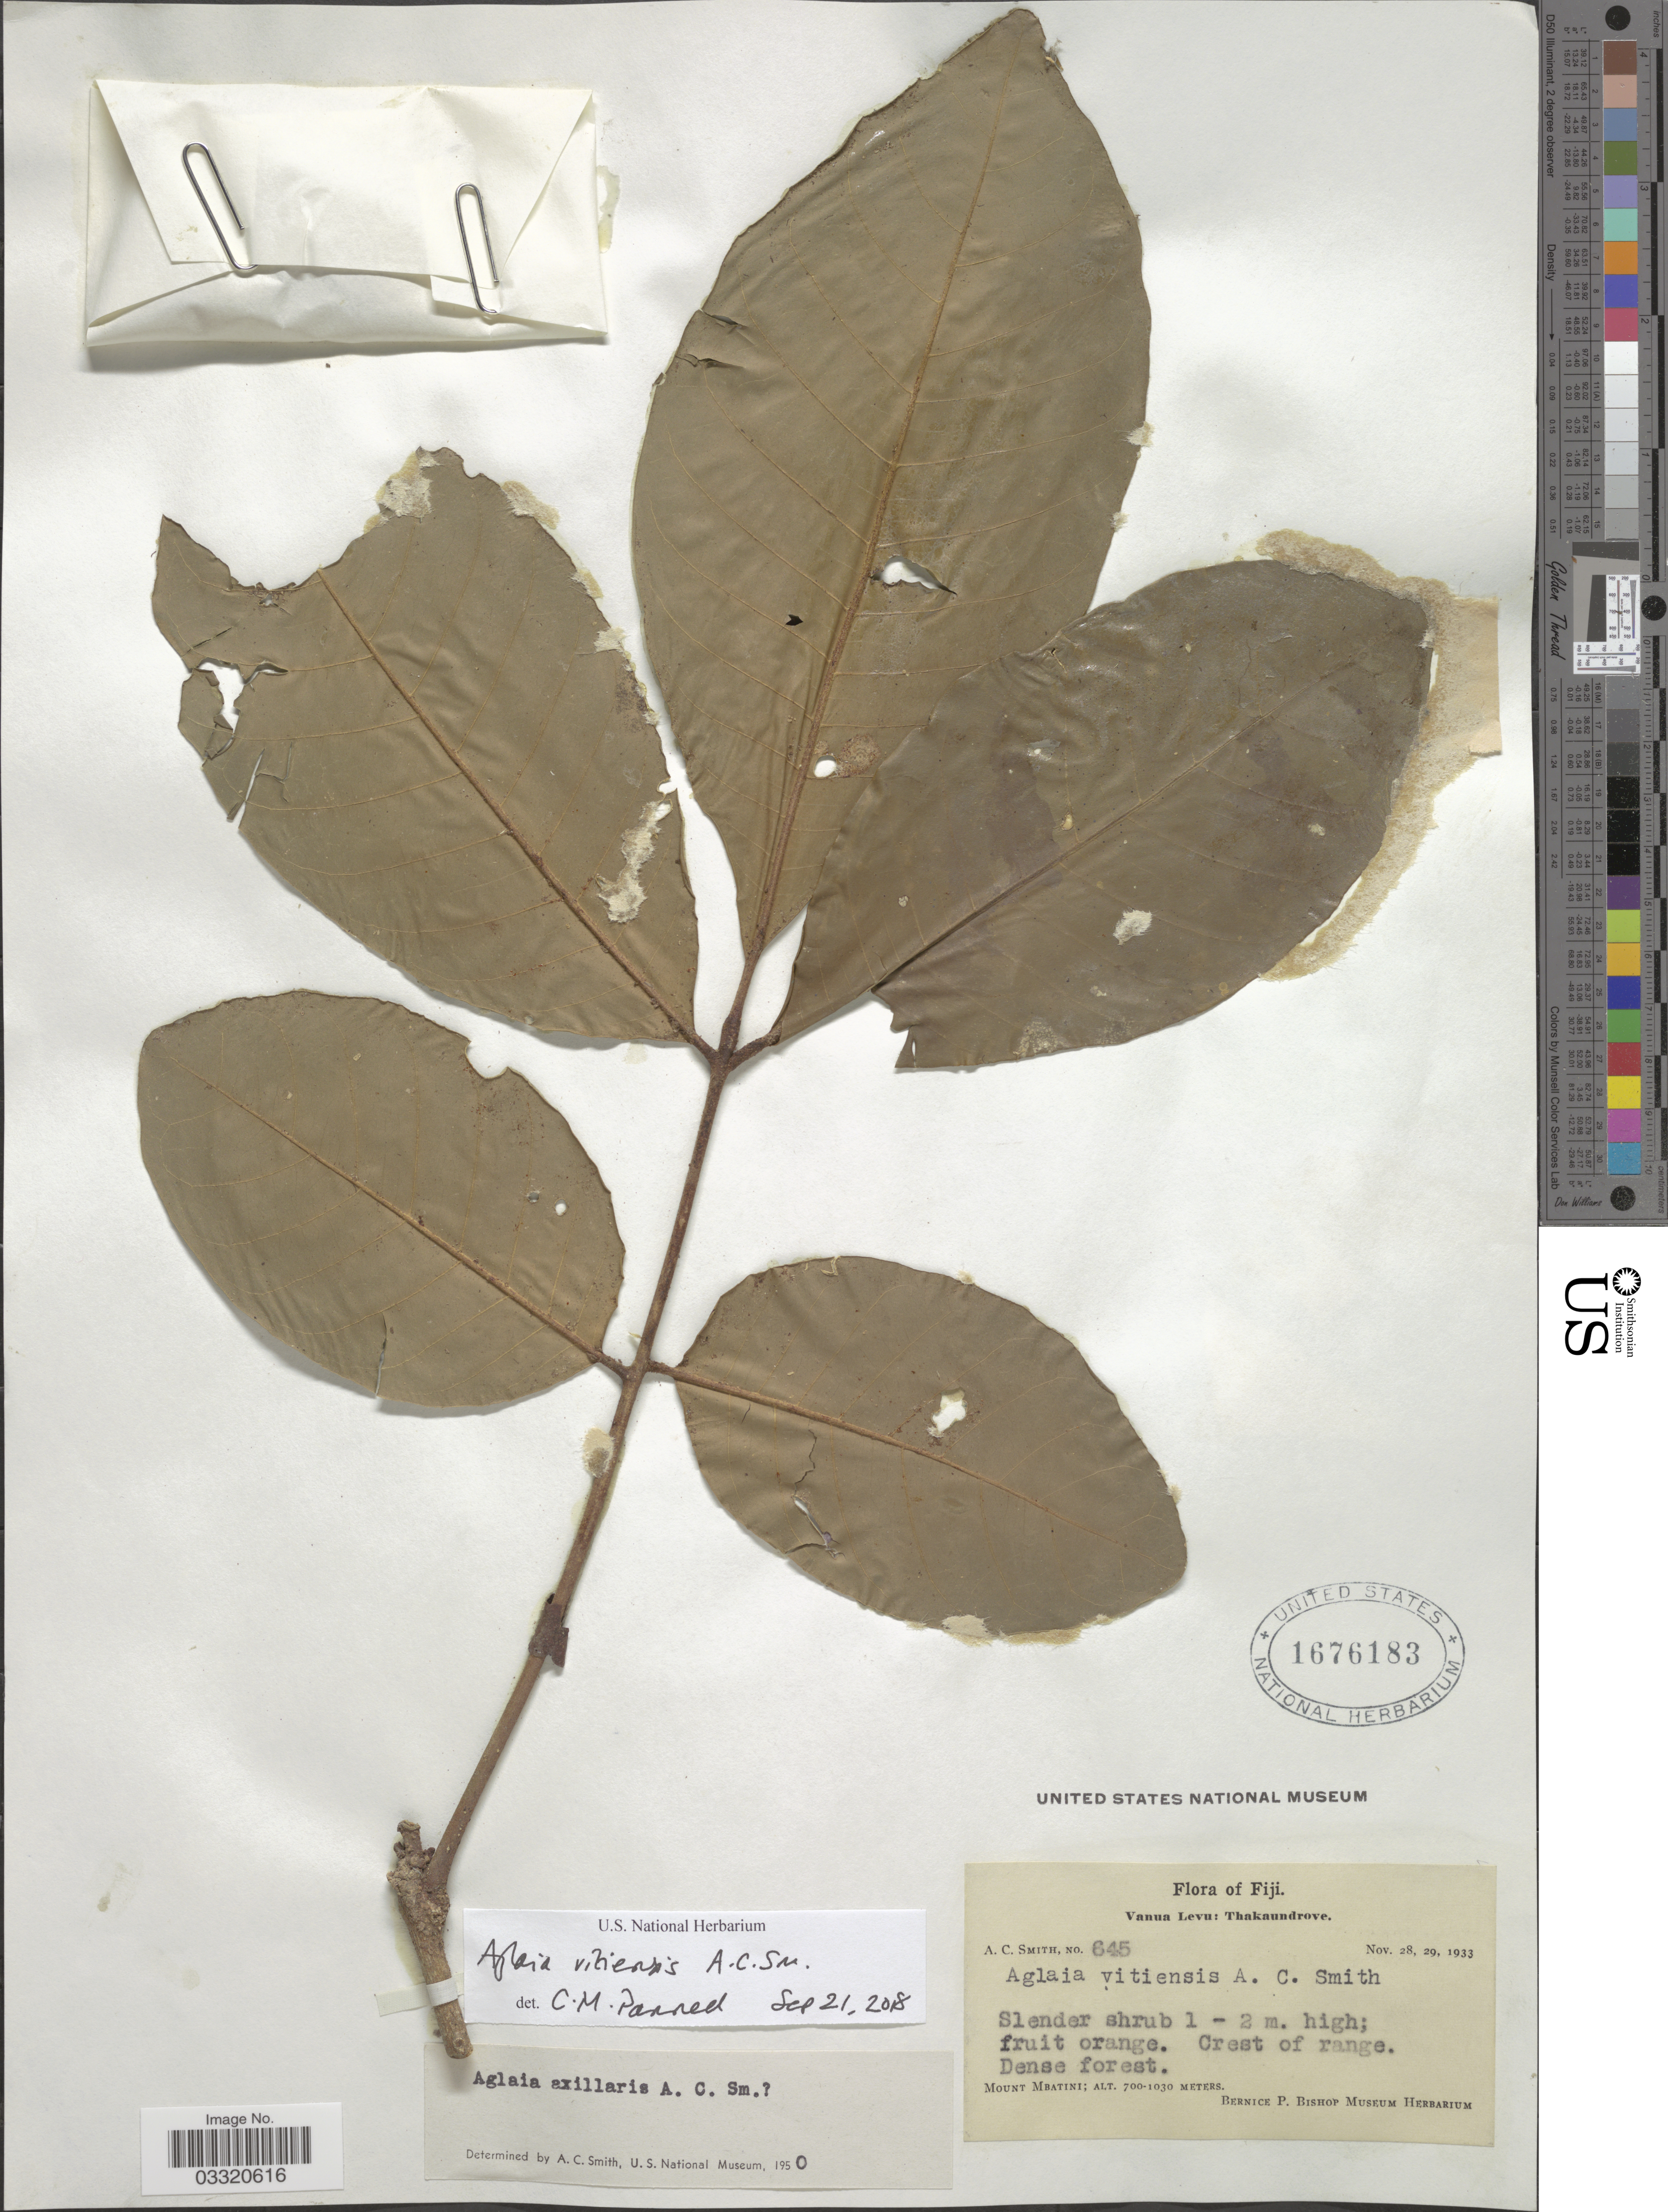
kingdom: Plantae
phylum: Tracheophyta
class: Magnoliopsida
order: Sapindales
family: Meliaceae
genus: Aglaia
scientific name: Aglaia vitiensis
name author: A.C. Sm.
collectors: A. C. Smith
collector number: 645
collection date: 1933-11-28/1933-11-29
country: Fiji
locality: Vanua Levu: Thakaundrove. Mount Mbatini.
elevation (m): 700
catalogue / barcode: US 1676183